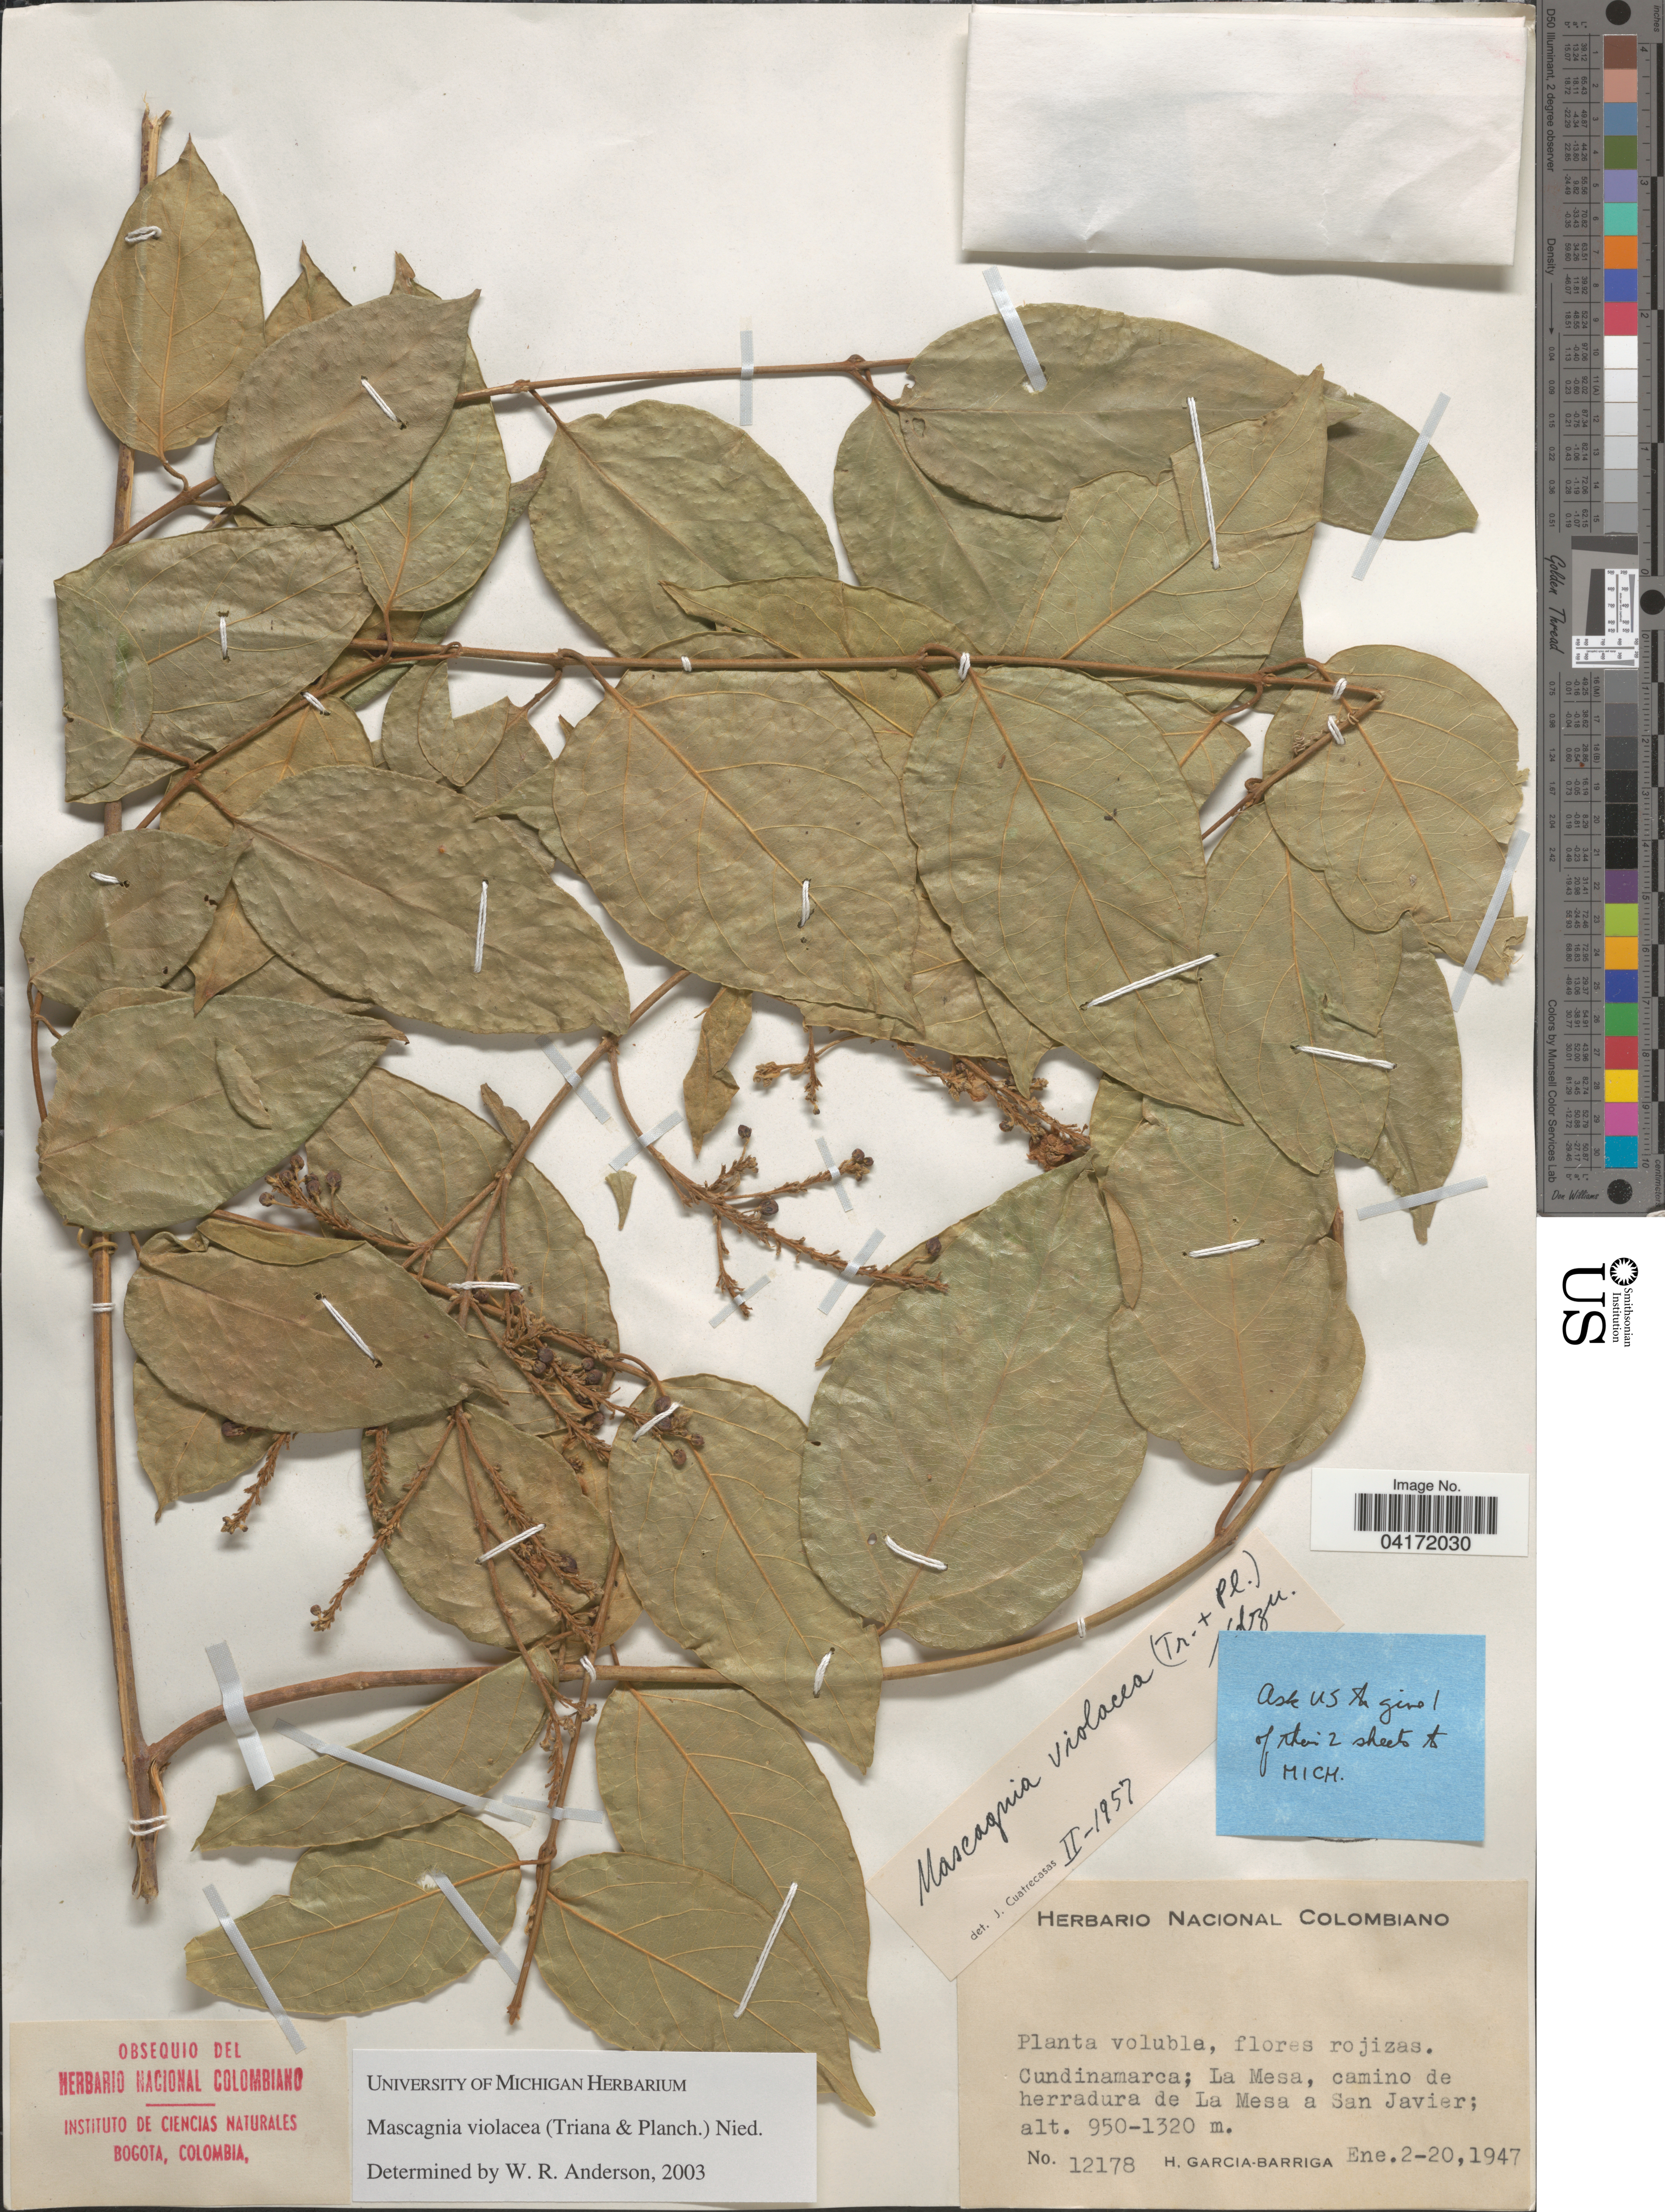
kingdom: Plantae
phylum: Tracheophyta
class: Magnoliopsida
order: Malpighiales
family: Malpighiaceae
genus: Mascagnia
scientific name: Mascagnia violacea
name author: (Triana & Planch.) Nied.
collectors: H. García Barriga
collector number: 12178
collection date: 1947-01-02/1947-01-20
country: Colombia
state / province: Cundinamarca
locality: La Mesa, camino de herradura de La Mesa a San Javier.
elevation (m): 950